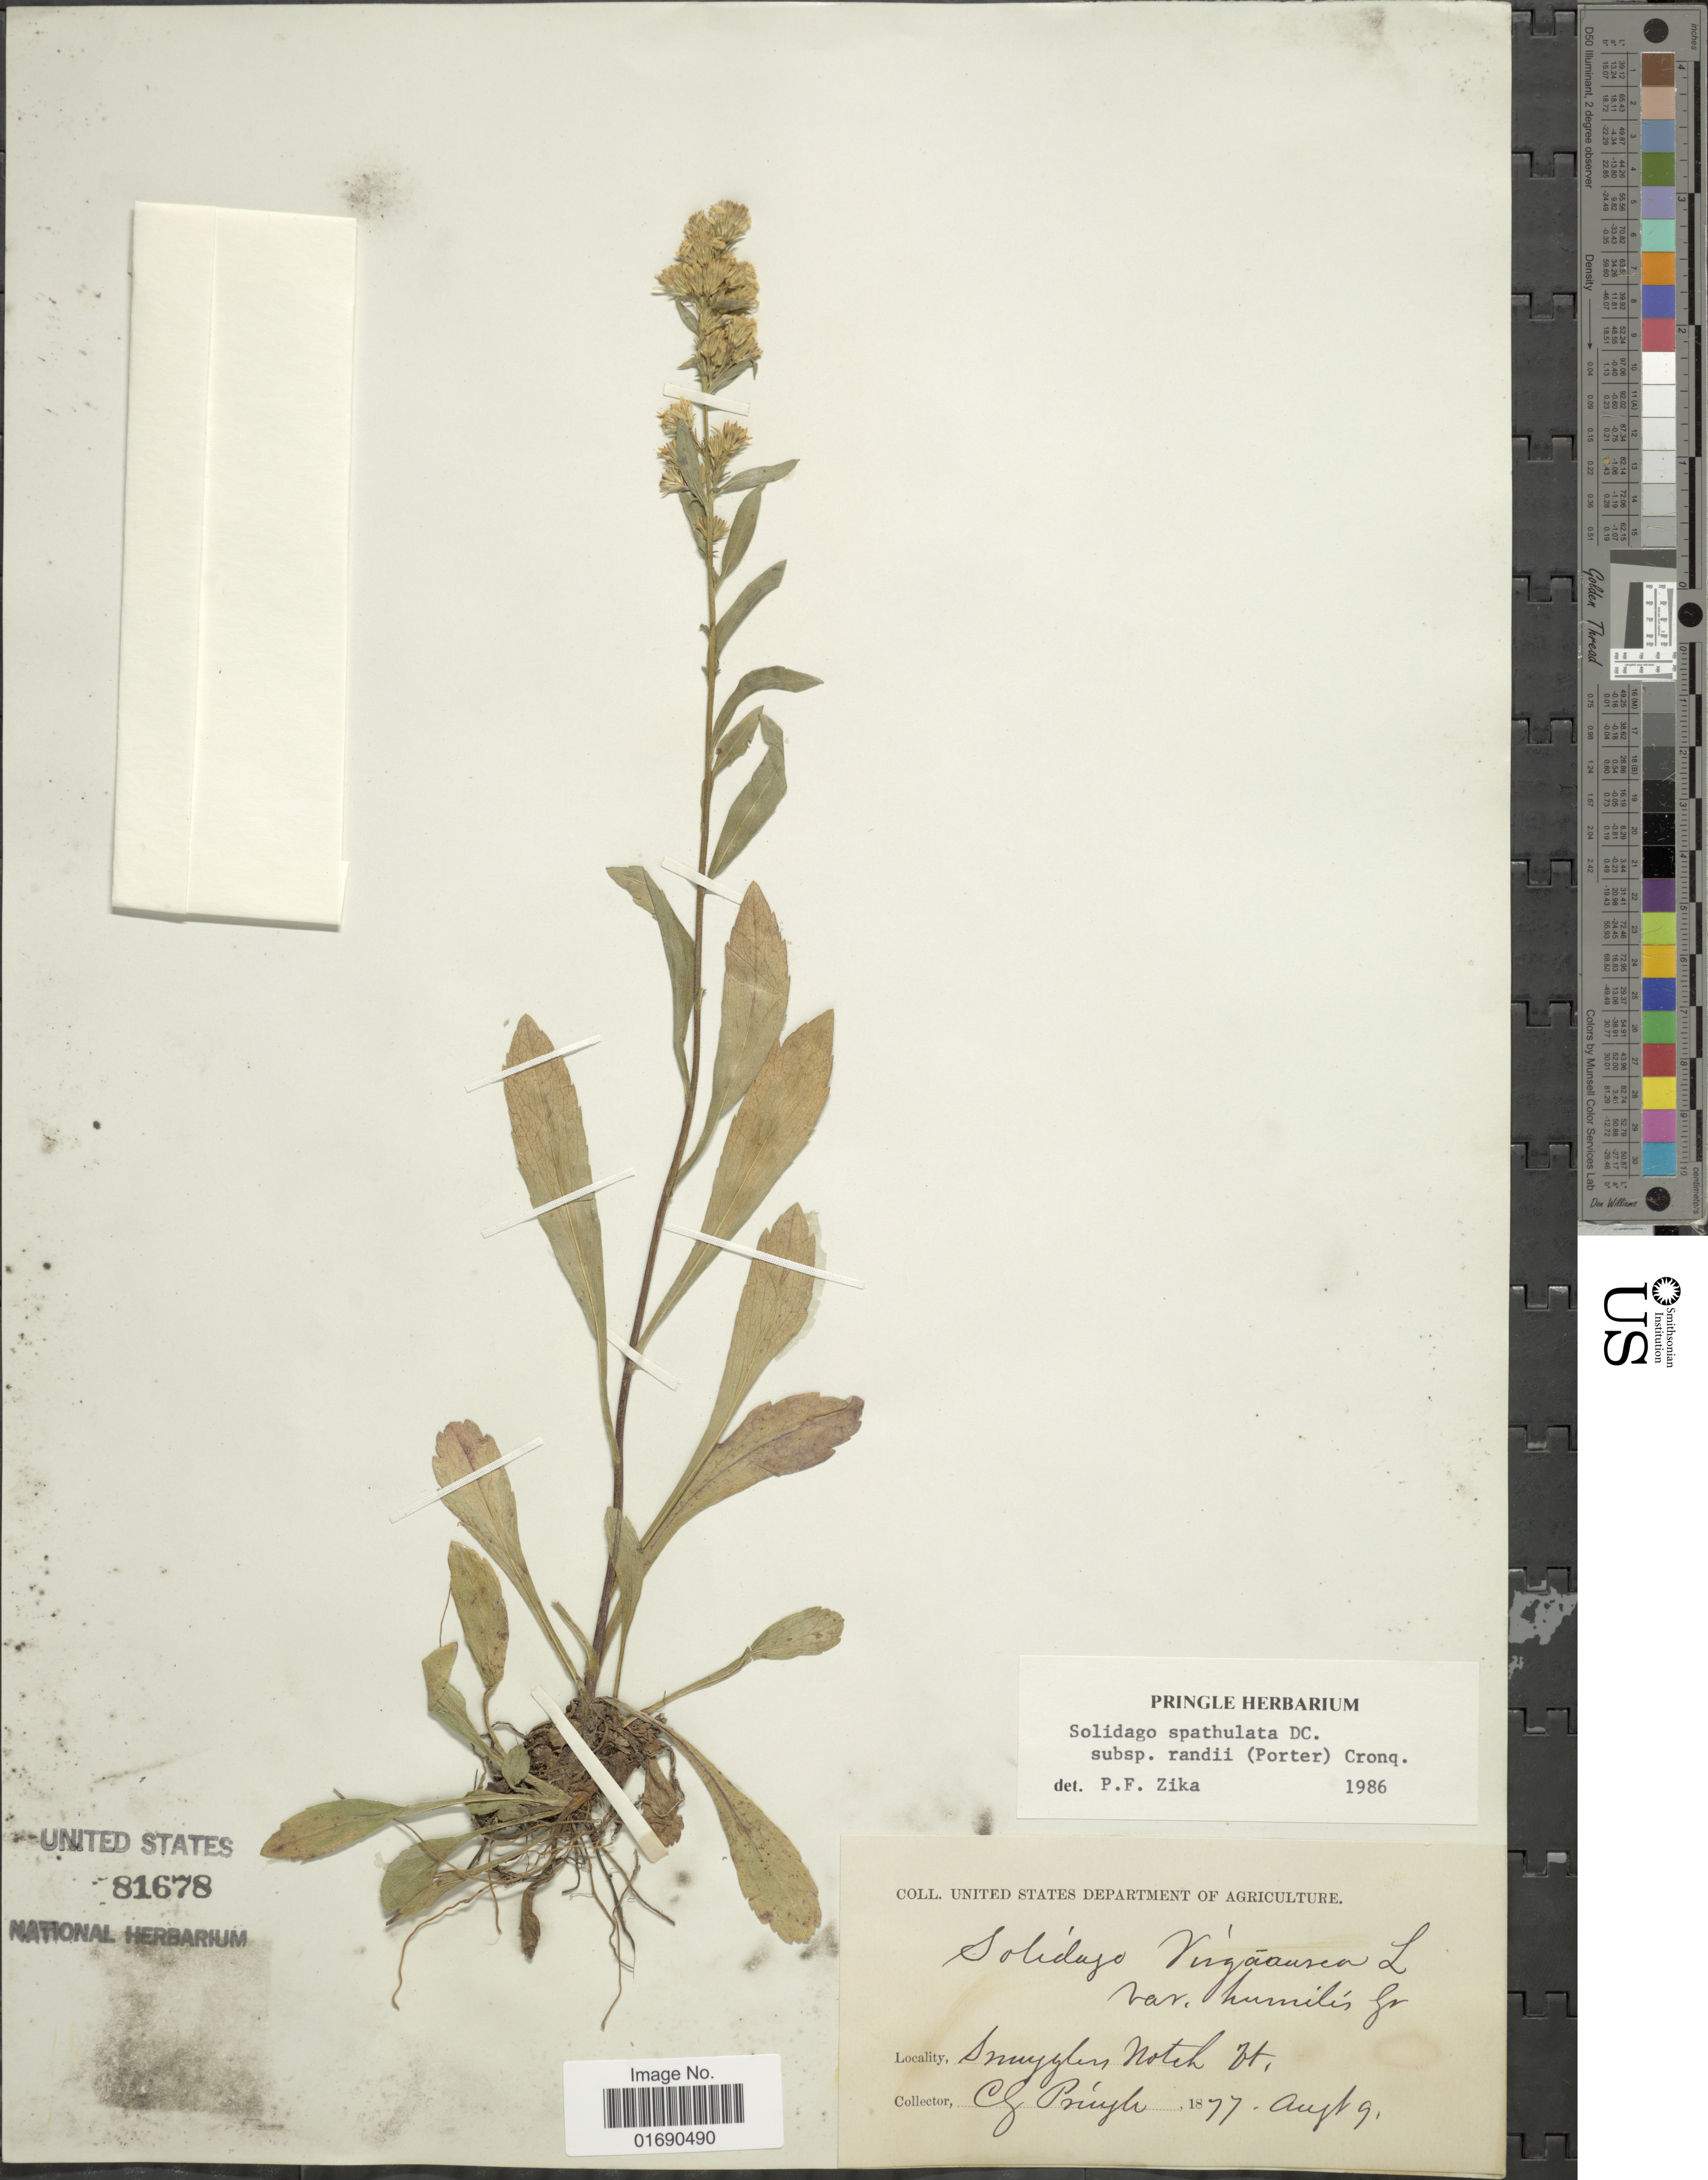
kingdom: Plantae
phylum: Tracheophyta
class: Magnoliopsida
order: Asterales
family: Asteraceae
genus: Solidago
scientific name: Solidago randii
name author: (Porter) Britton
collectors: C. G. Pringle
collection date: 1877-08-09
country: United States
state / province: Vermont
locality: Smyglers Notch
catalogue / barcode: US 81678